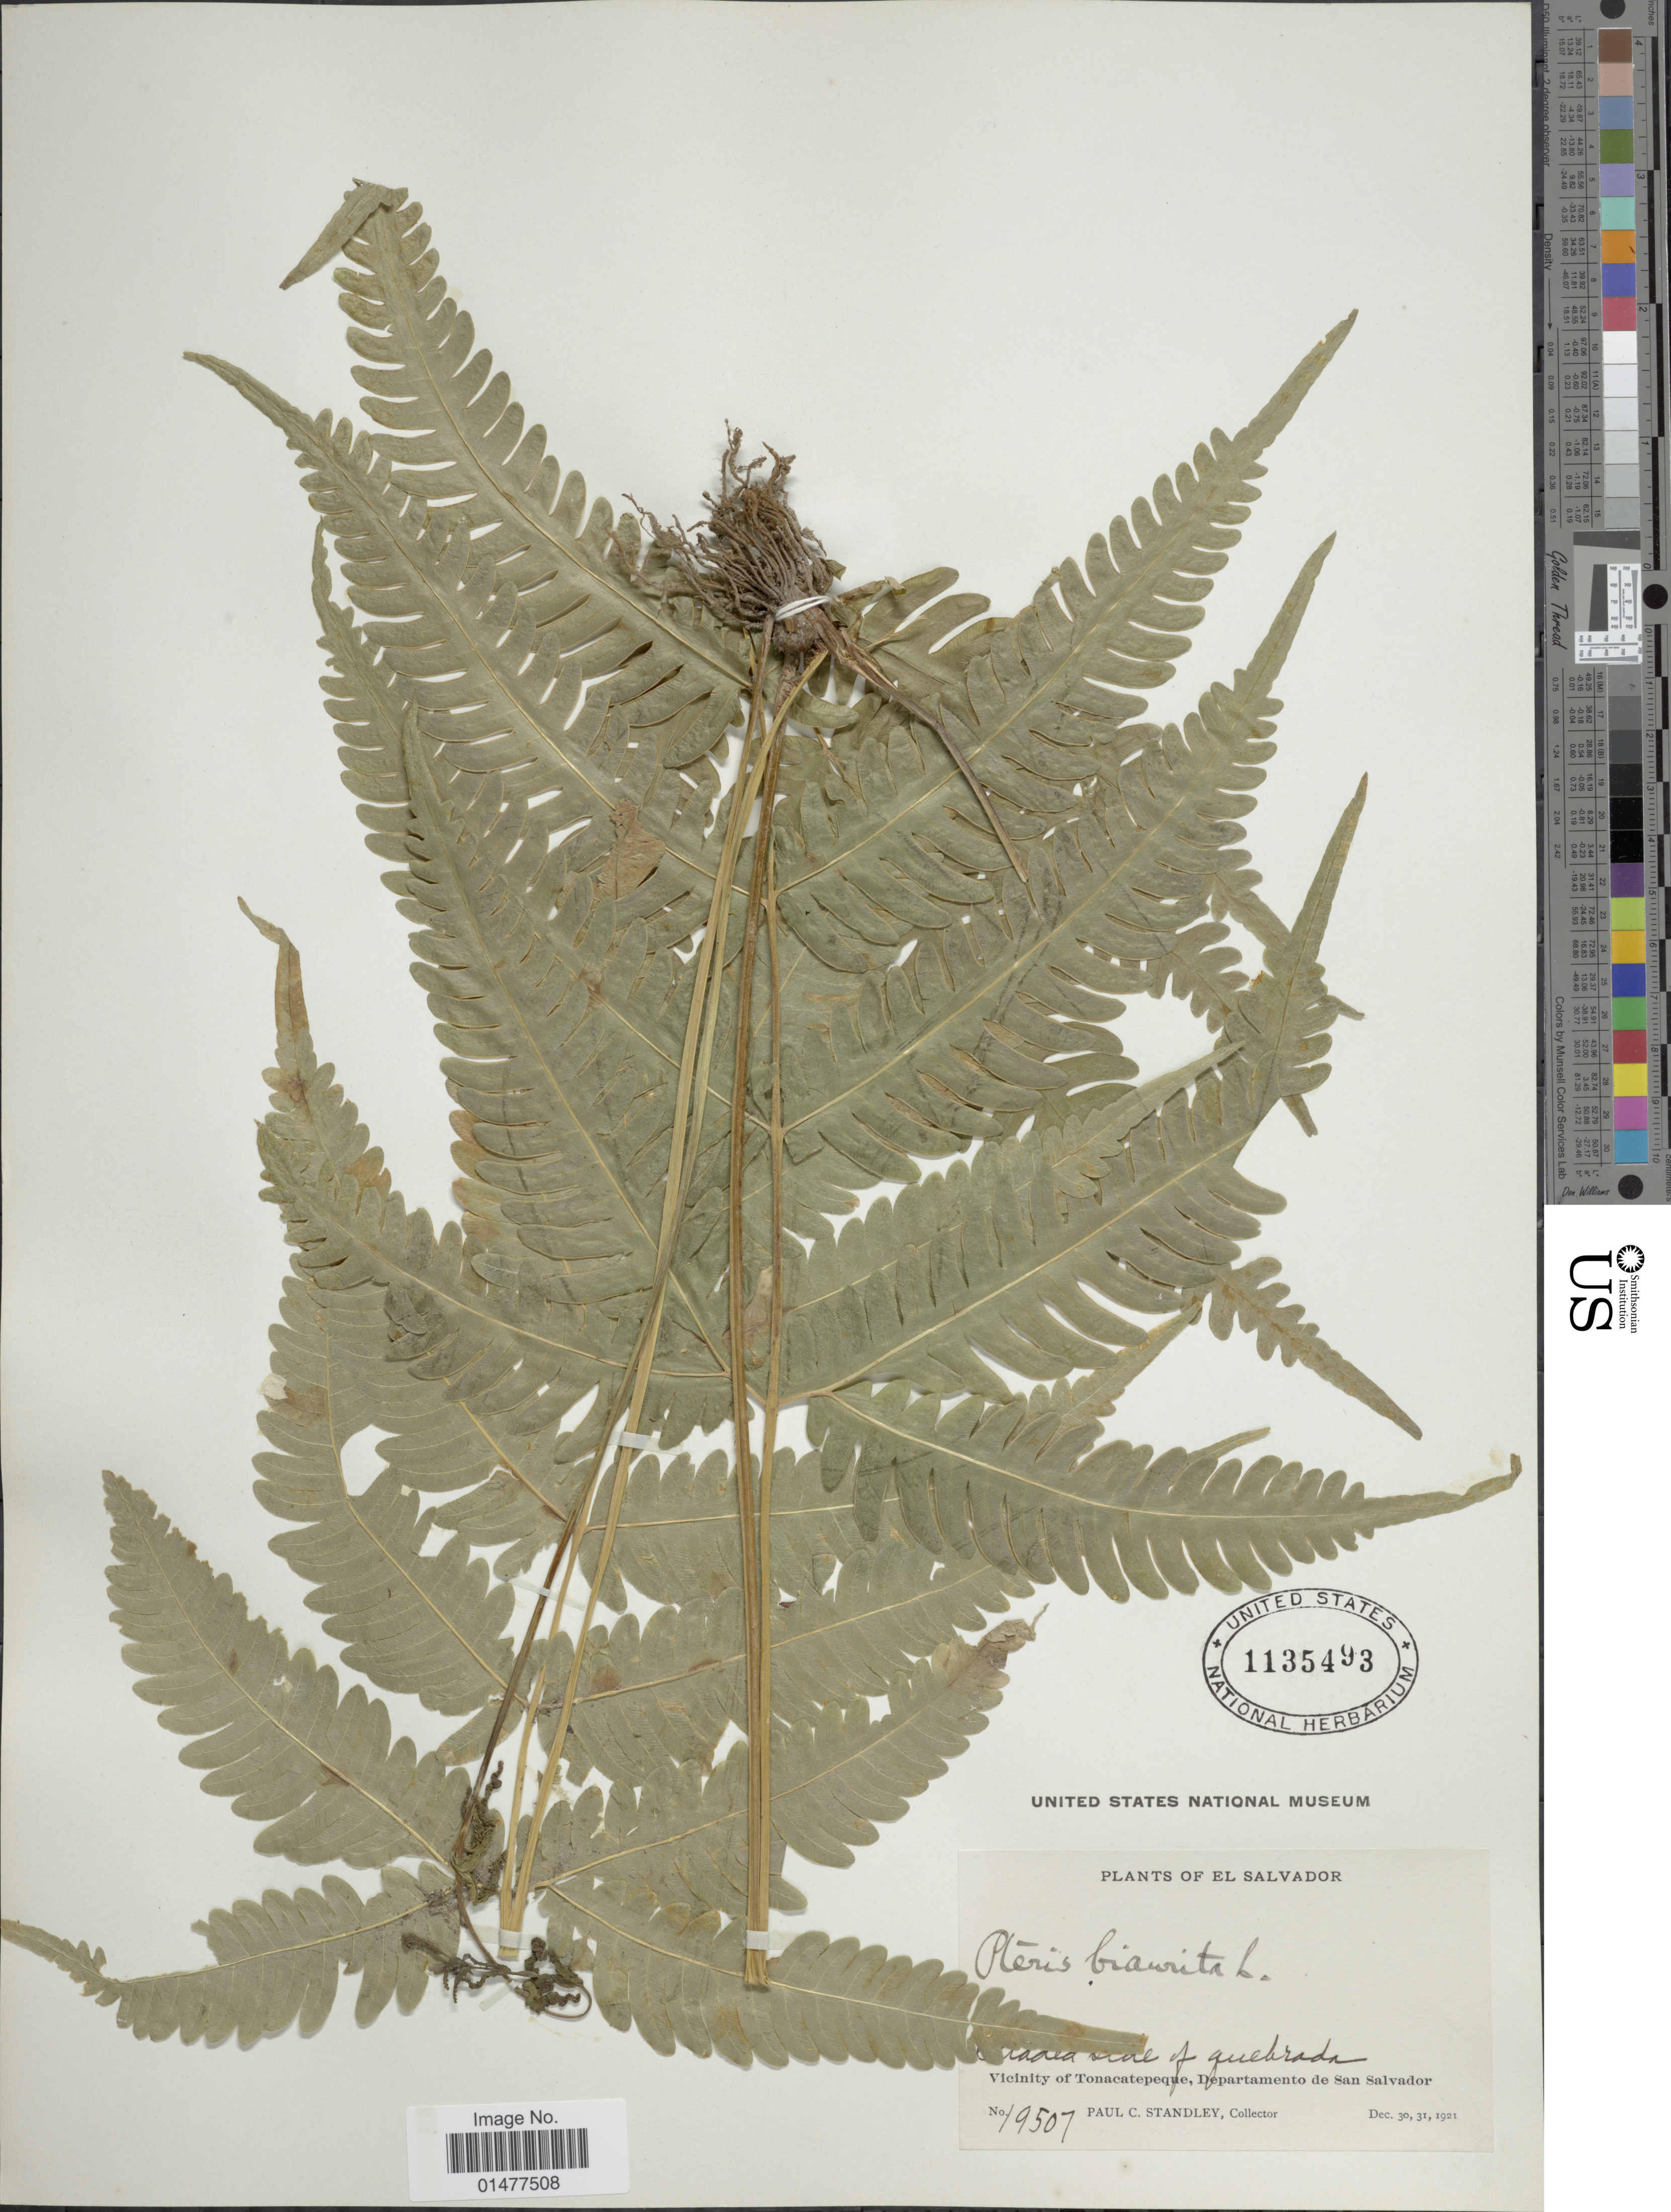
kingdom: Plantae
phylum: Tracheophyta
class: Polypodiopsida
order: Polypodiales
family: Pteridaceae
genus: Pteris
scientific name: Pteris biaurita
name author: L.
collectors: P. C. Standley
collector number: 19507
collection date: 1921-12-30/1921-12-31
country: El Salvador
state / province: San Salvador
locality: Shaded side of quebrada. Vicinity of Tonacatepeque.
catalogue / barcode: US 1135493